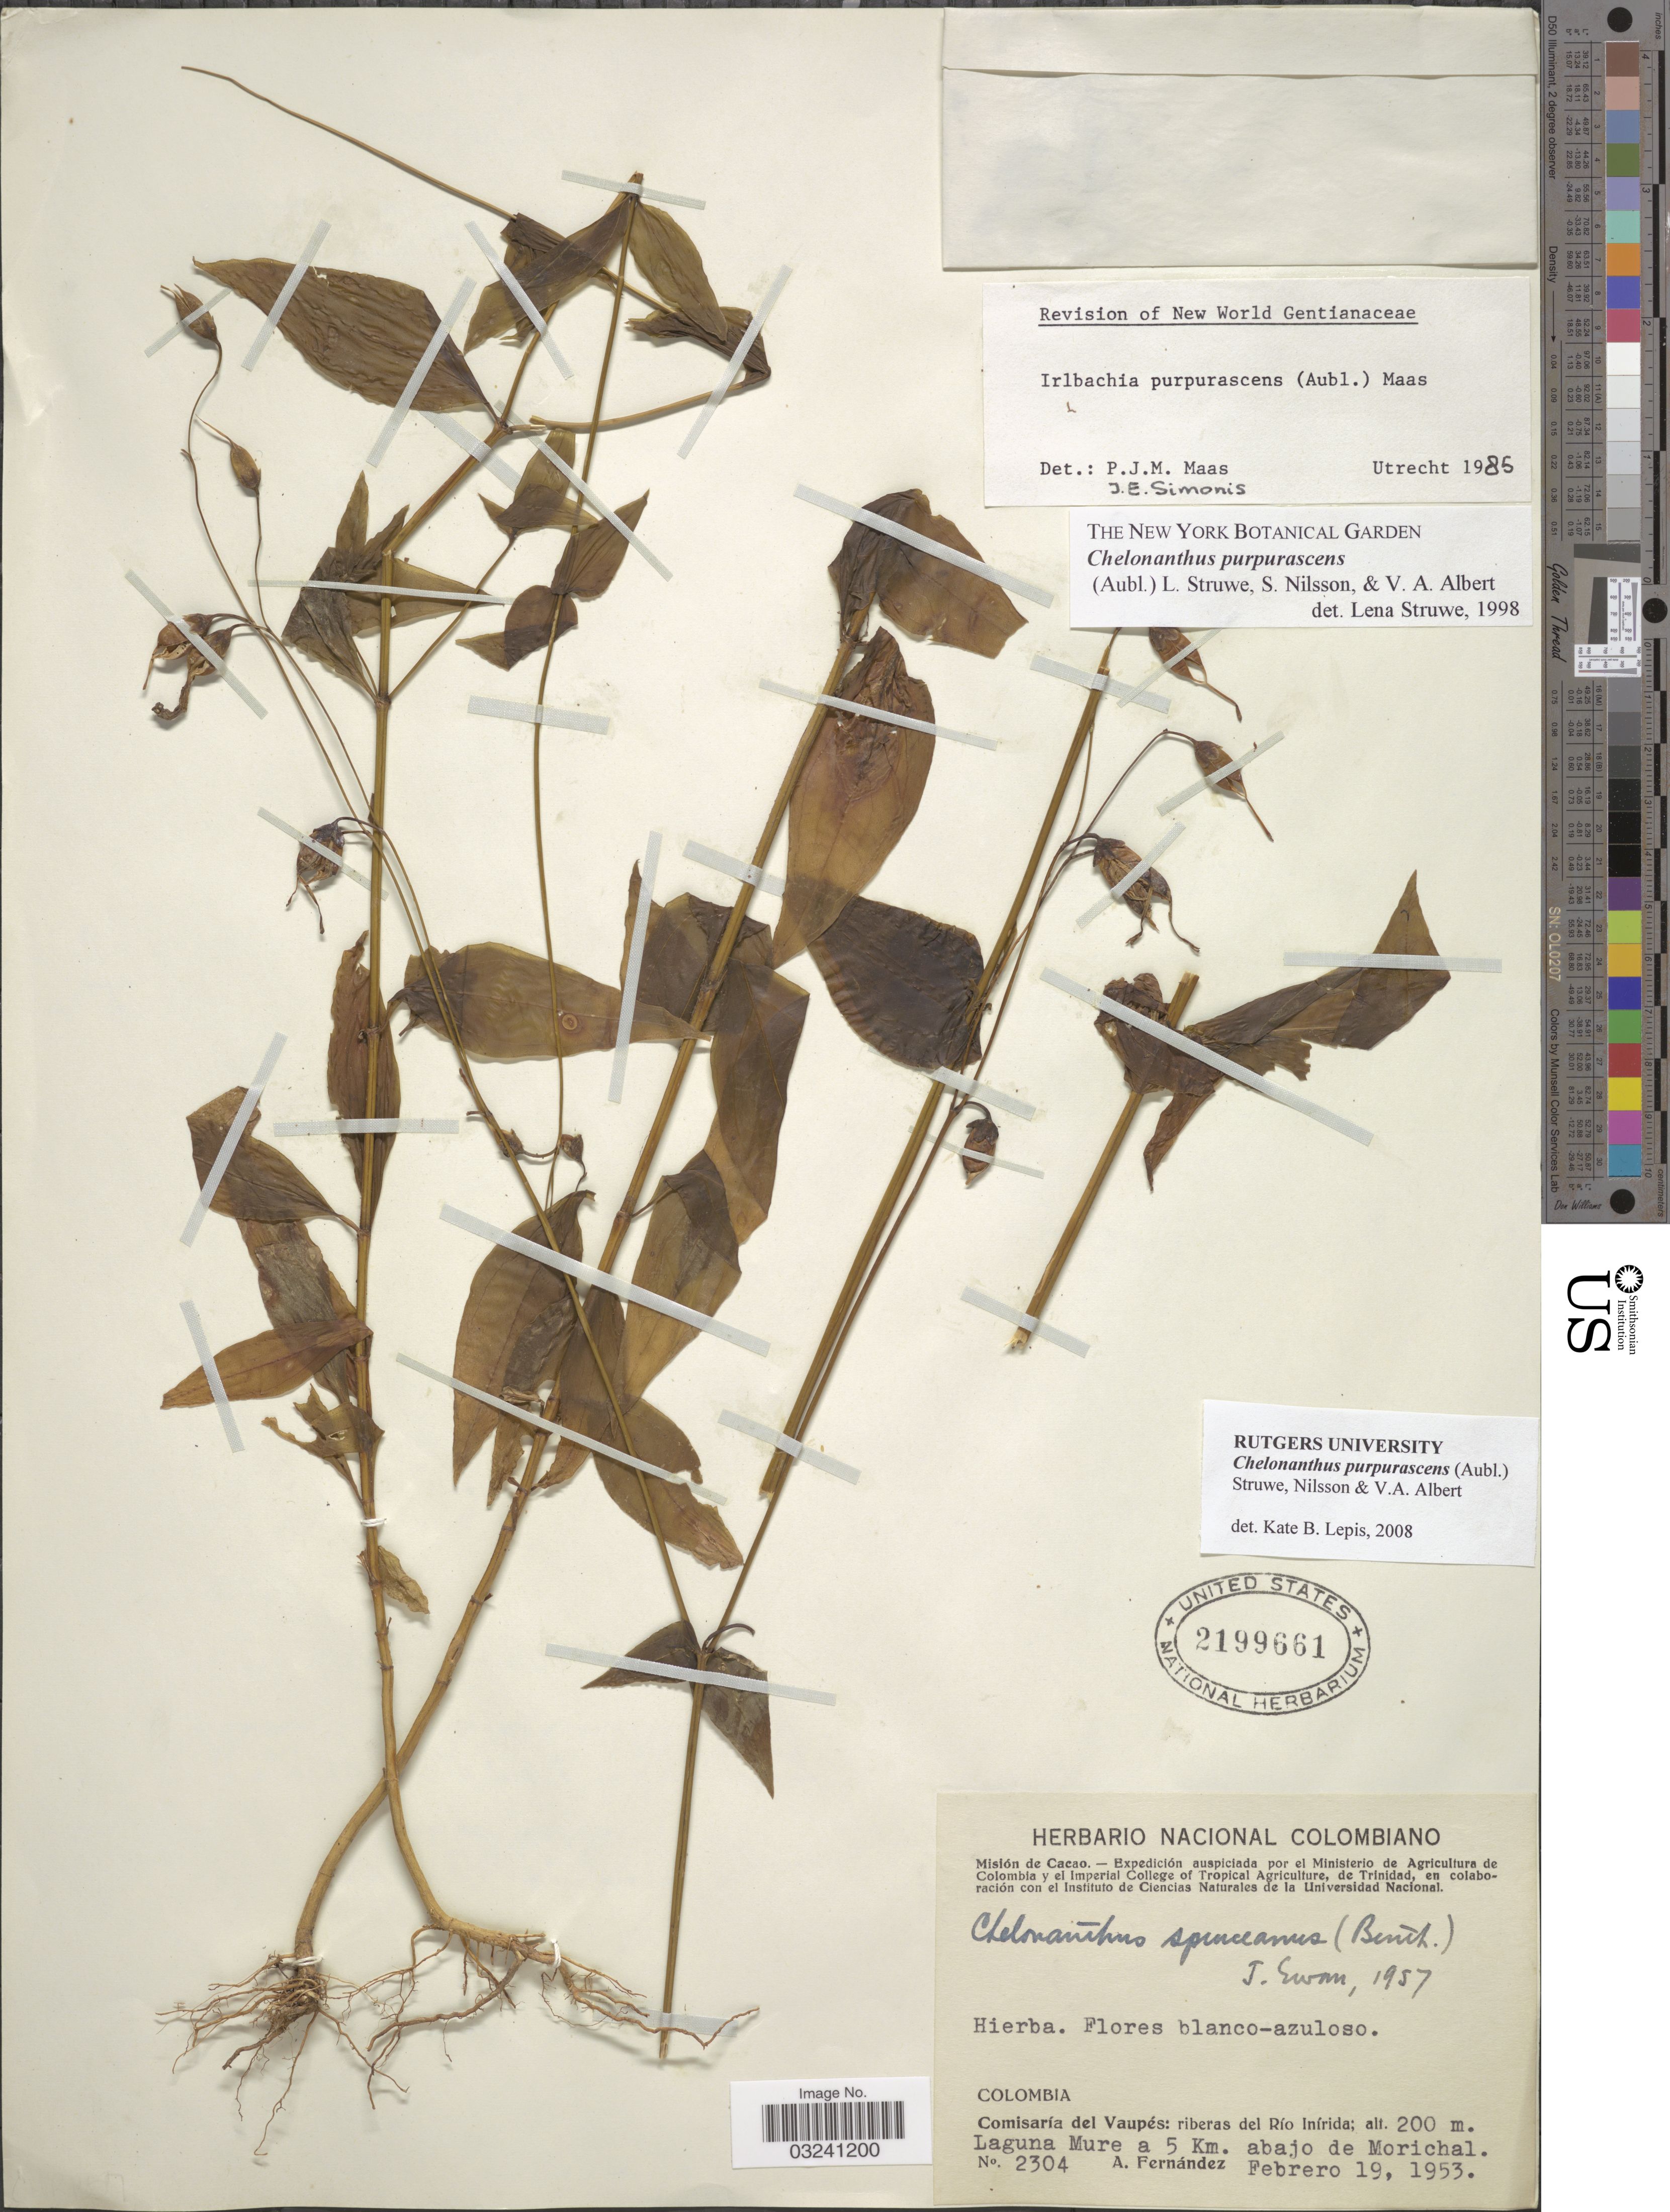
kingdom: Plantae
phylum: Tracheophyta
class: Magnoliopsida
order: Gentianales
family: Gentianaceae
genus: Chelonanthus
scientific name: Chelonanthus purpurascens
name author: (Aubl.) Struwe et al.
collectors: A. Fernández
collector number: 2304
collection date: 1953-02-19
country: Colombia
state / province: Vaupés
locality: Comisaría del Vaupés: riberas del Río Inírida. Laguna Mure a 5 Km. abajo de Morichal.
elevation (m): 200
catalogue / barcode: US 2199661